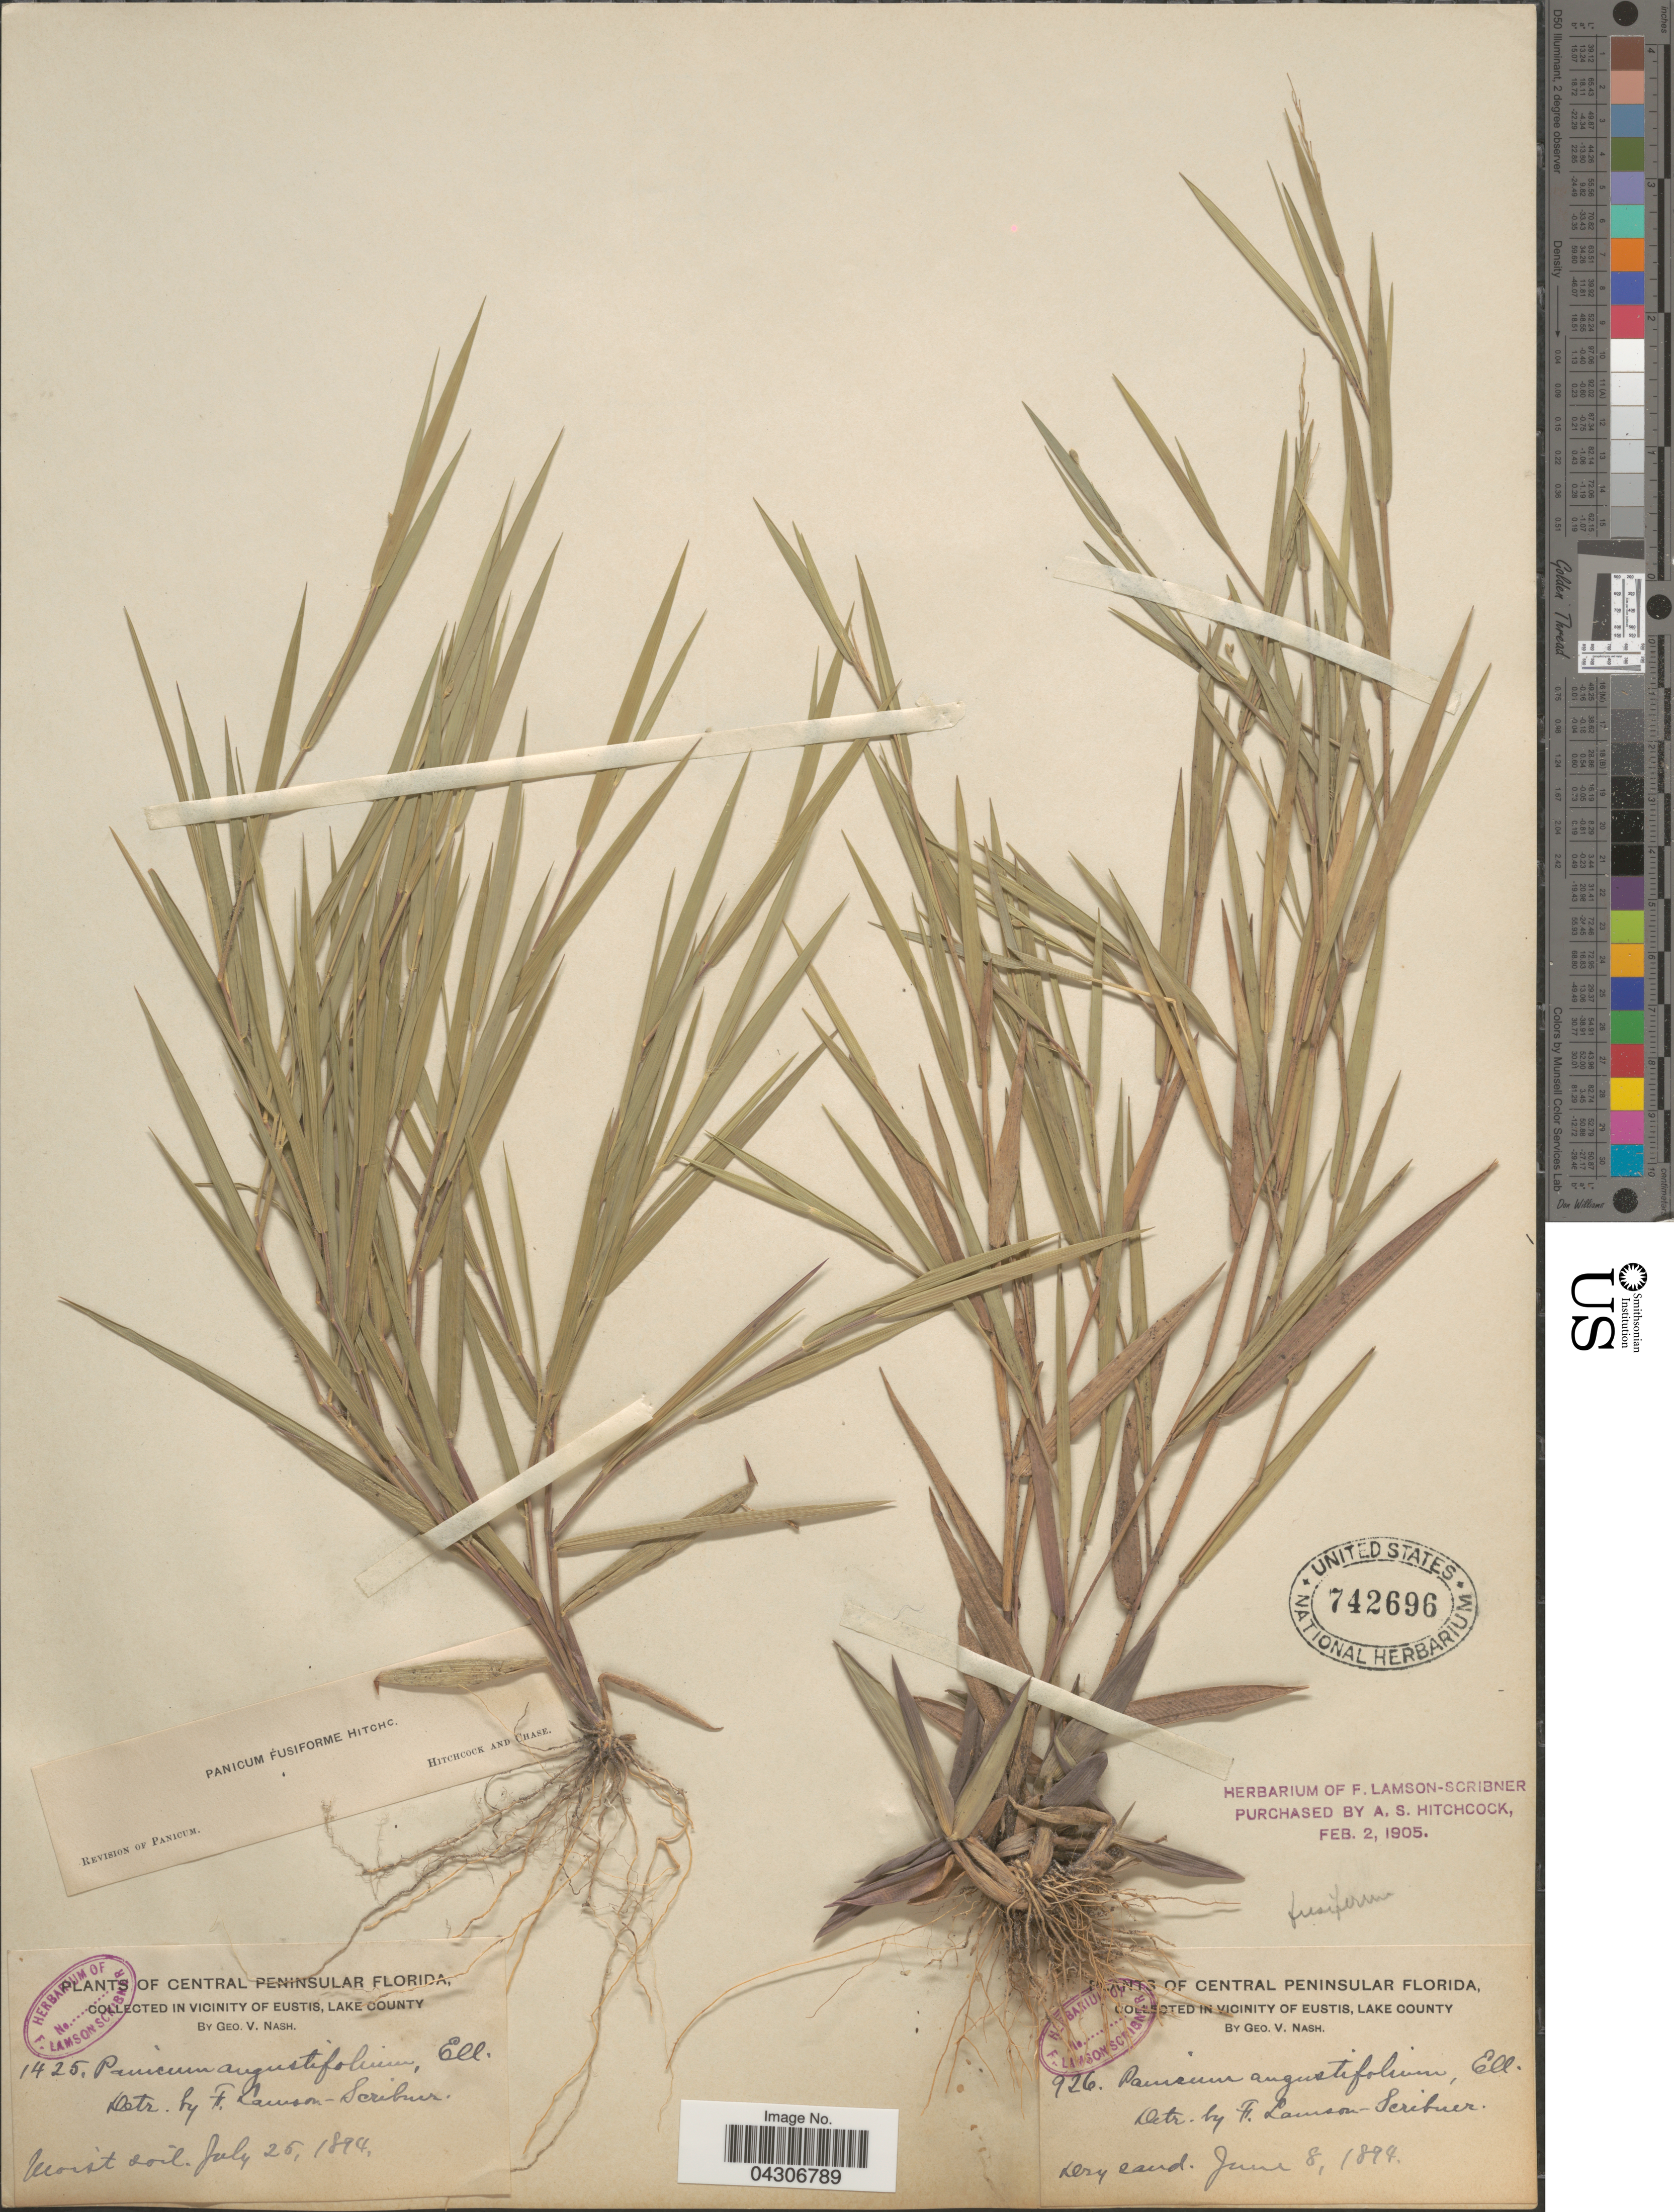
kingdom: Plantae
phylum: Tracheophyta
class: Liliopsida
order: Poales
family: Poaceae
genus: Dichanthelium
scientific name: Dichanthelium aciculare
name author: (Desv. ex Poir.) Gould & C.A. Clark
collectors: G. V. Nash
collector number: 1425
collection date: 1894-06-08/1894-07-25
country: United States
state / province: Florida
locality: Central Peninsular Florida. In Vicinity Of Eustis,Lake County.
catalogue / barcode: US 742696